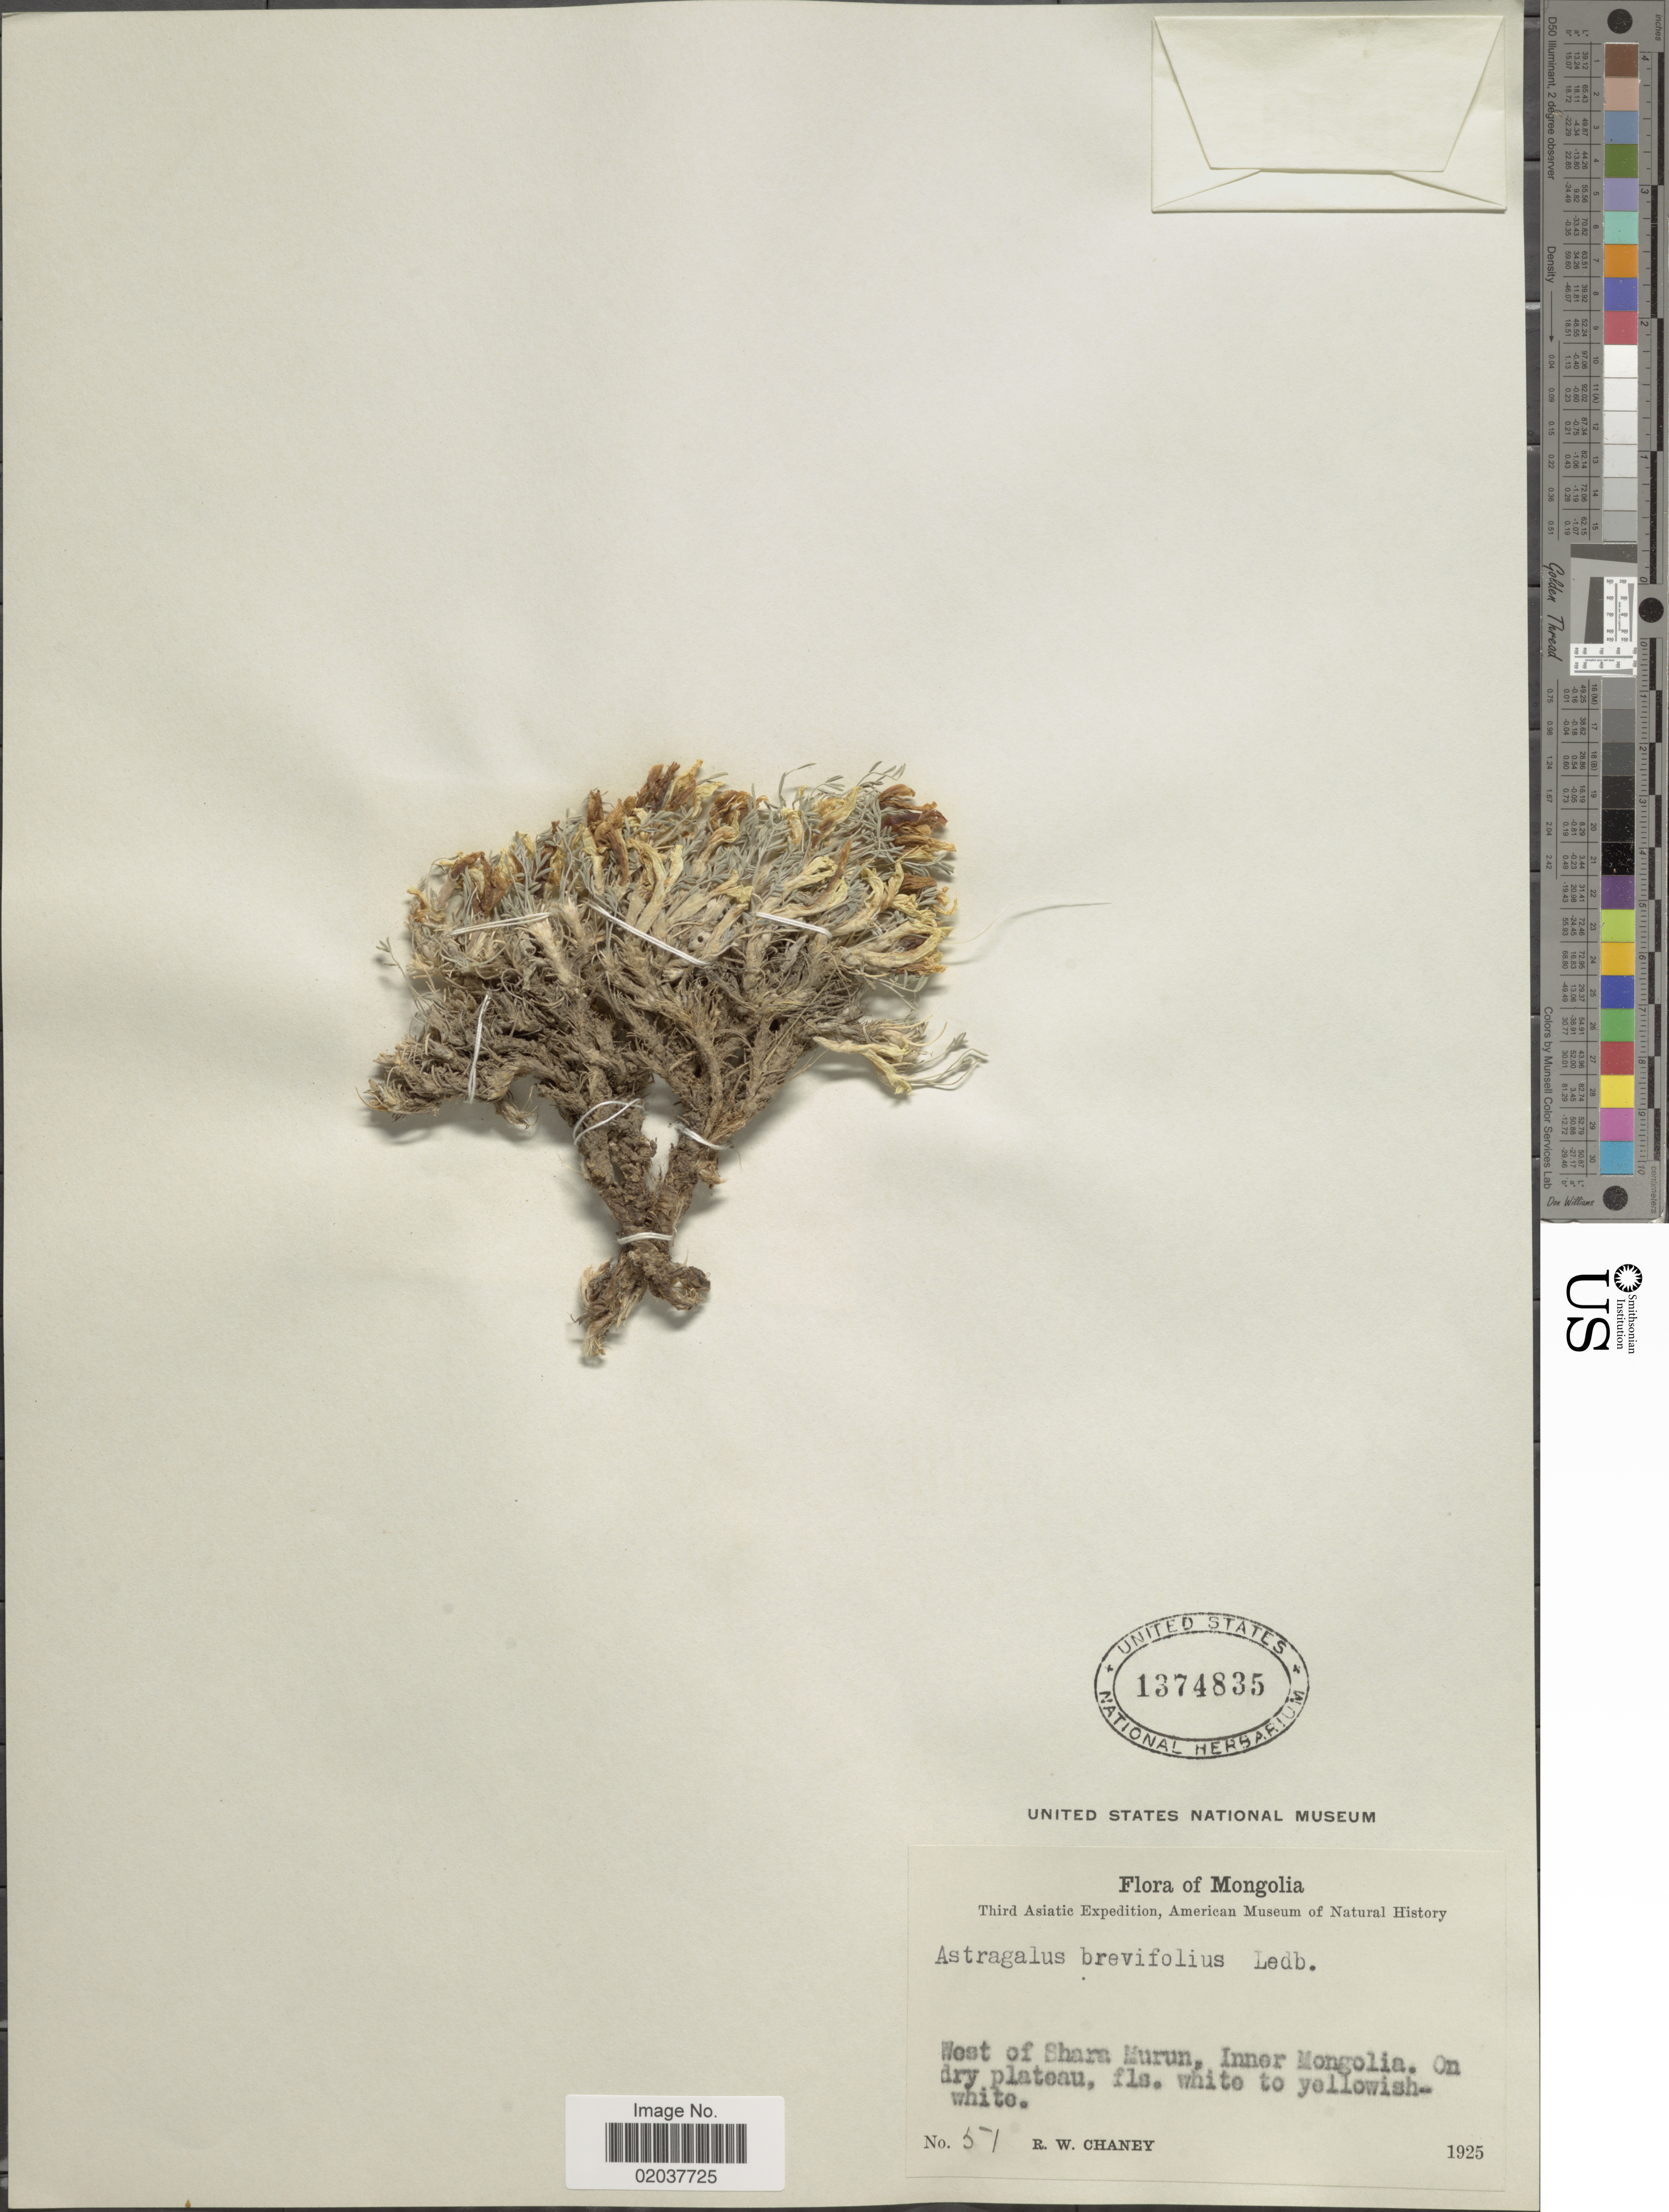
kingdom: Plantae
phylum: Tracheophyta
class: Magnoliopsida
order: Fabales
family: Fabaceae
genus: Astragalus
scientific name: Astragalus brevifolius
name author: Ledeb.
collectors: R. Chaney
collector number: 51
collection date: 1925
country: China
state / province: Nei Monggol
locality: West of Shara Murun, Inner Mongolia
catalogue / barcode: US 1374835